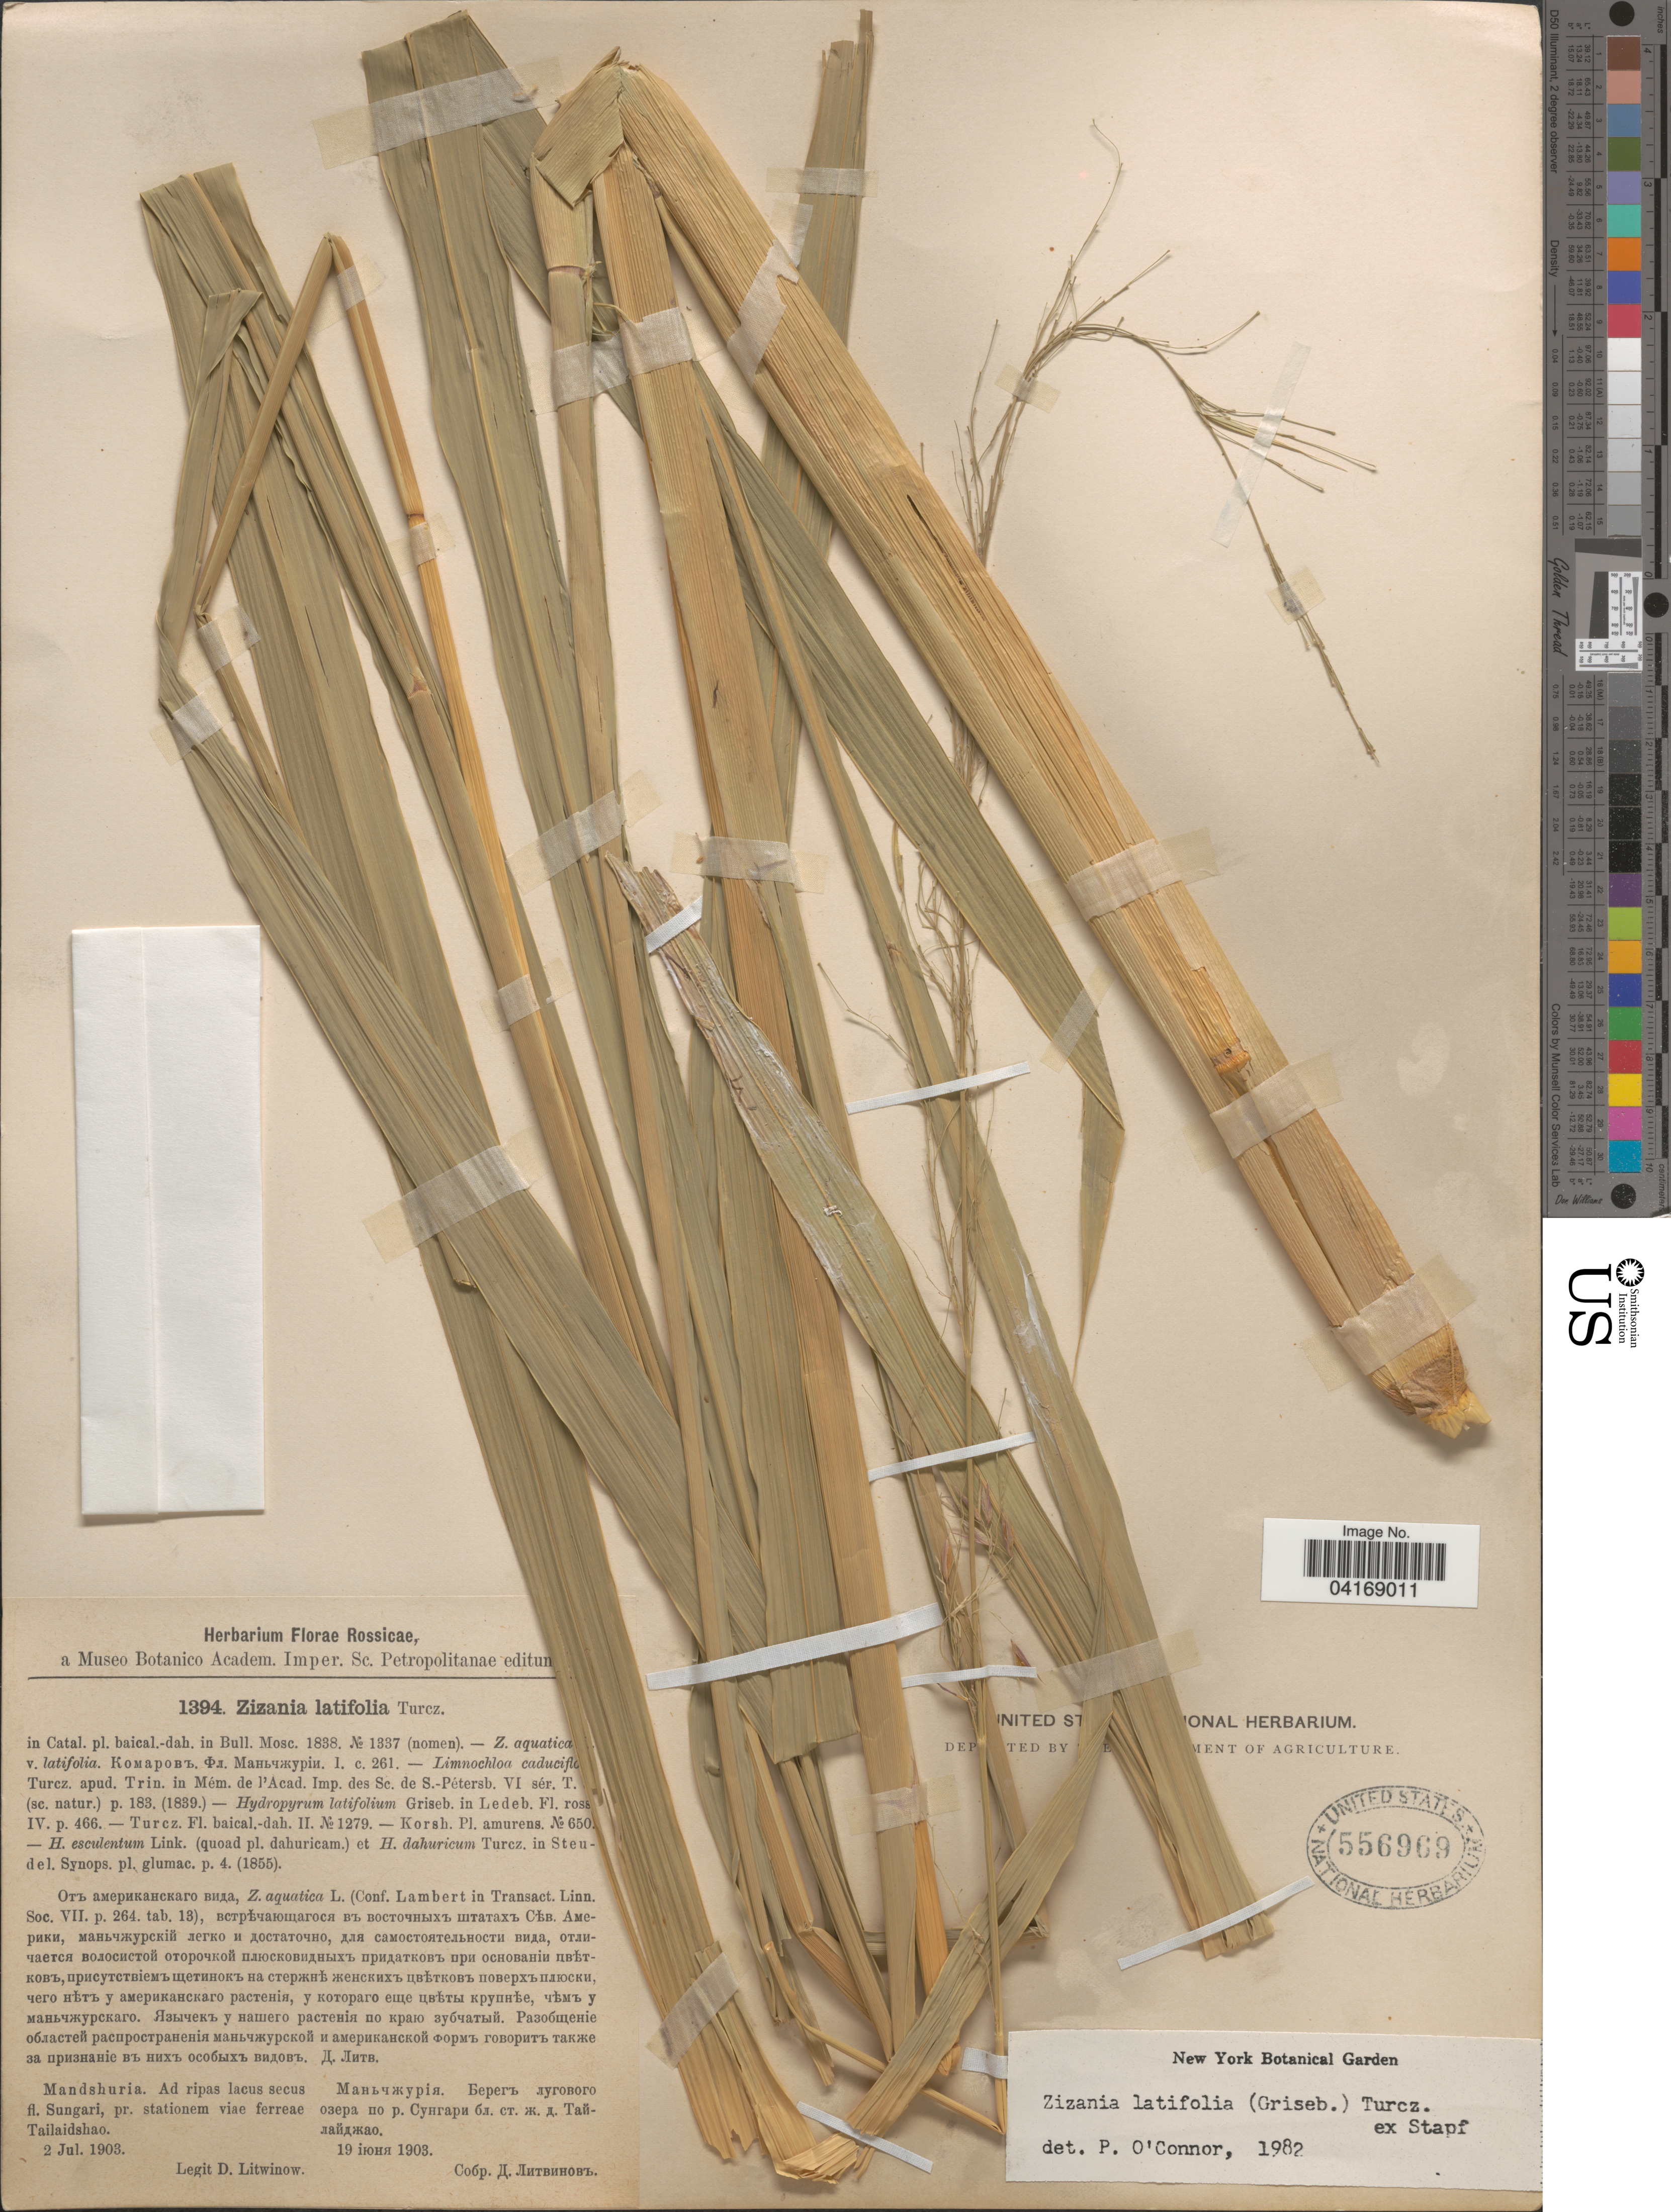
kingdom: Plantae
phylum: Tracheophyta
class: Liliopsida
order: Poales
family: Poaceae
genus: Zizania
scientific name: Zizania latifolia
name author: (Griseb.) Stapf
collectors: D. Litwinow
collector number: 1394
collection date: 1903-07-02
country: China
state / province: Jilin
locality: Mandshuria. Ad ripas lacus secus fl. Sungari, pr. stationem viae ferreae Tailaidshao.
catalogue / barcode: US 556969